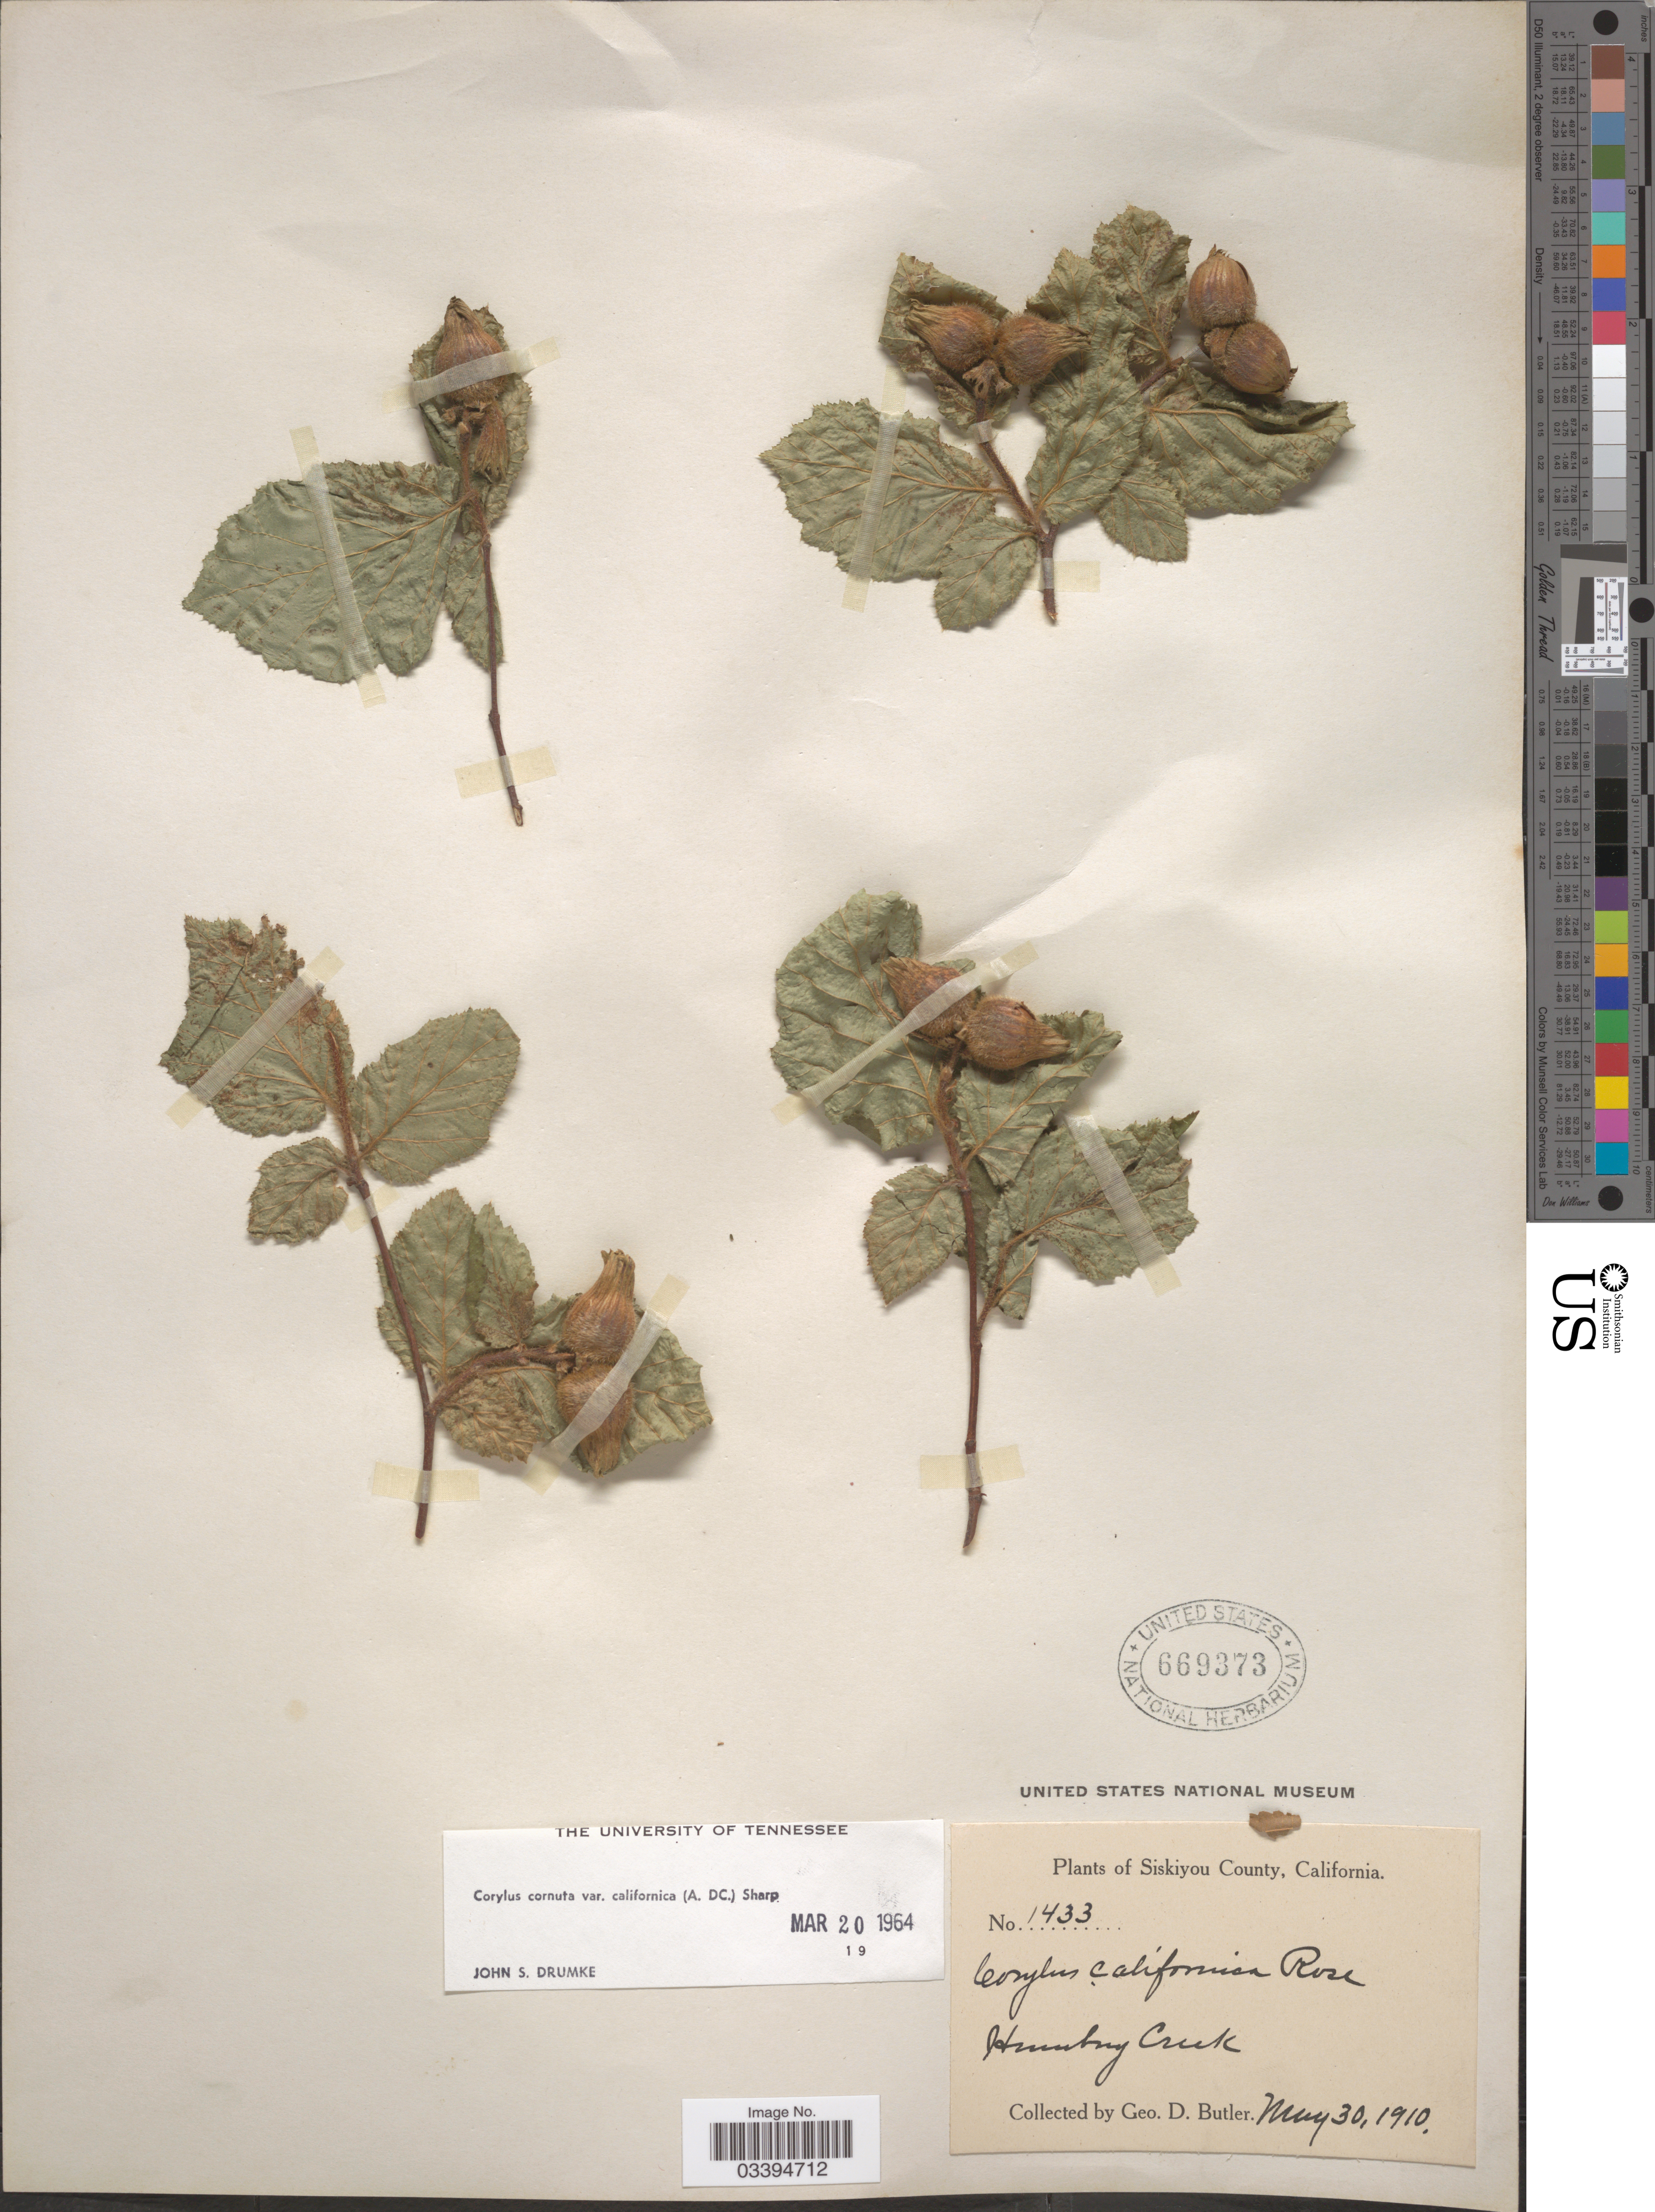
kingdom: Plantae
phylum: Tracheophyta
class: Magnoliopsida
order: Fagales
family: Betulaceae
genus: Corylus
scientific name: Corylus cornuta var. californica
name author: Marshall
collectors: G. D. Butler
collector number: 1433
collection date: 1910-05-30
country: United States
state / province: California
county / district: Siskiyou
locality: Siskiyou County, Humbug Creek.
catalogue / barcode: US 669373